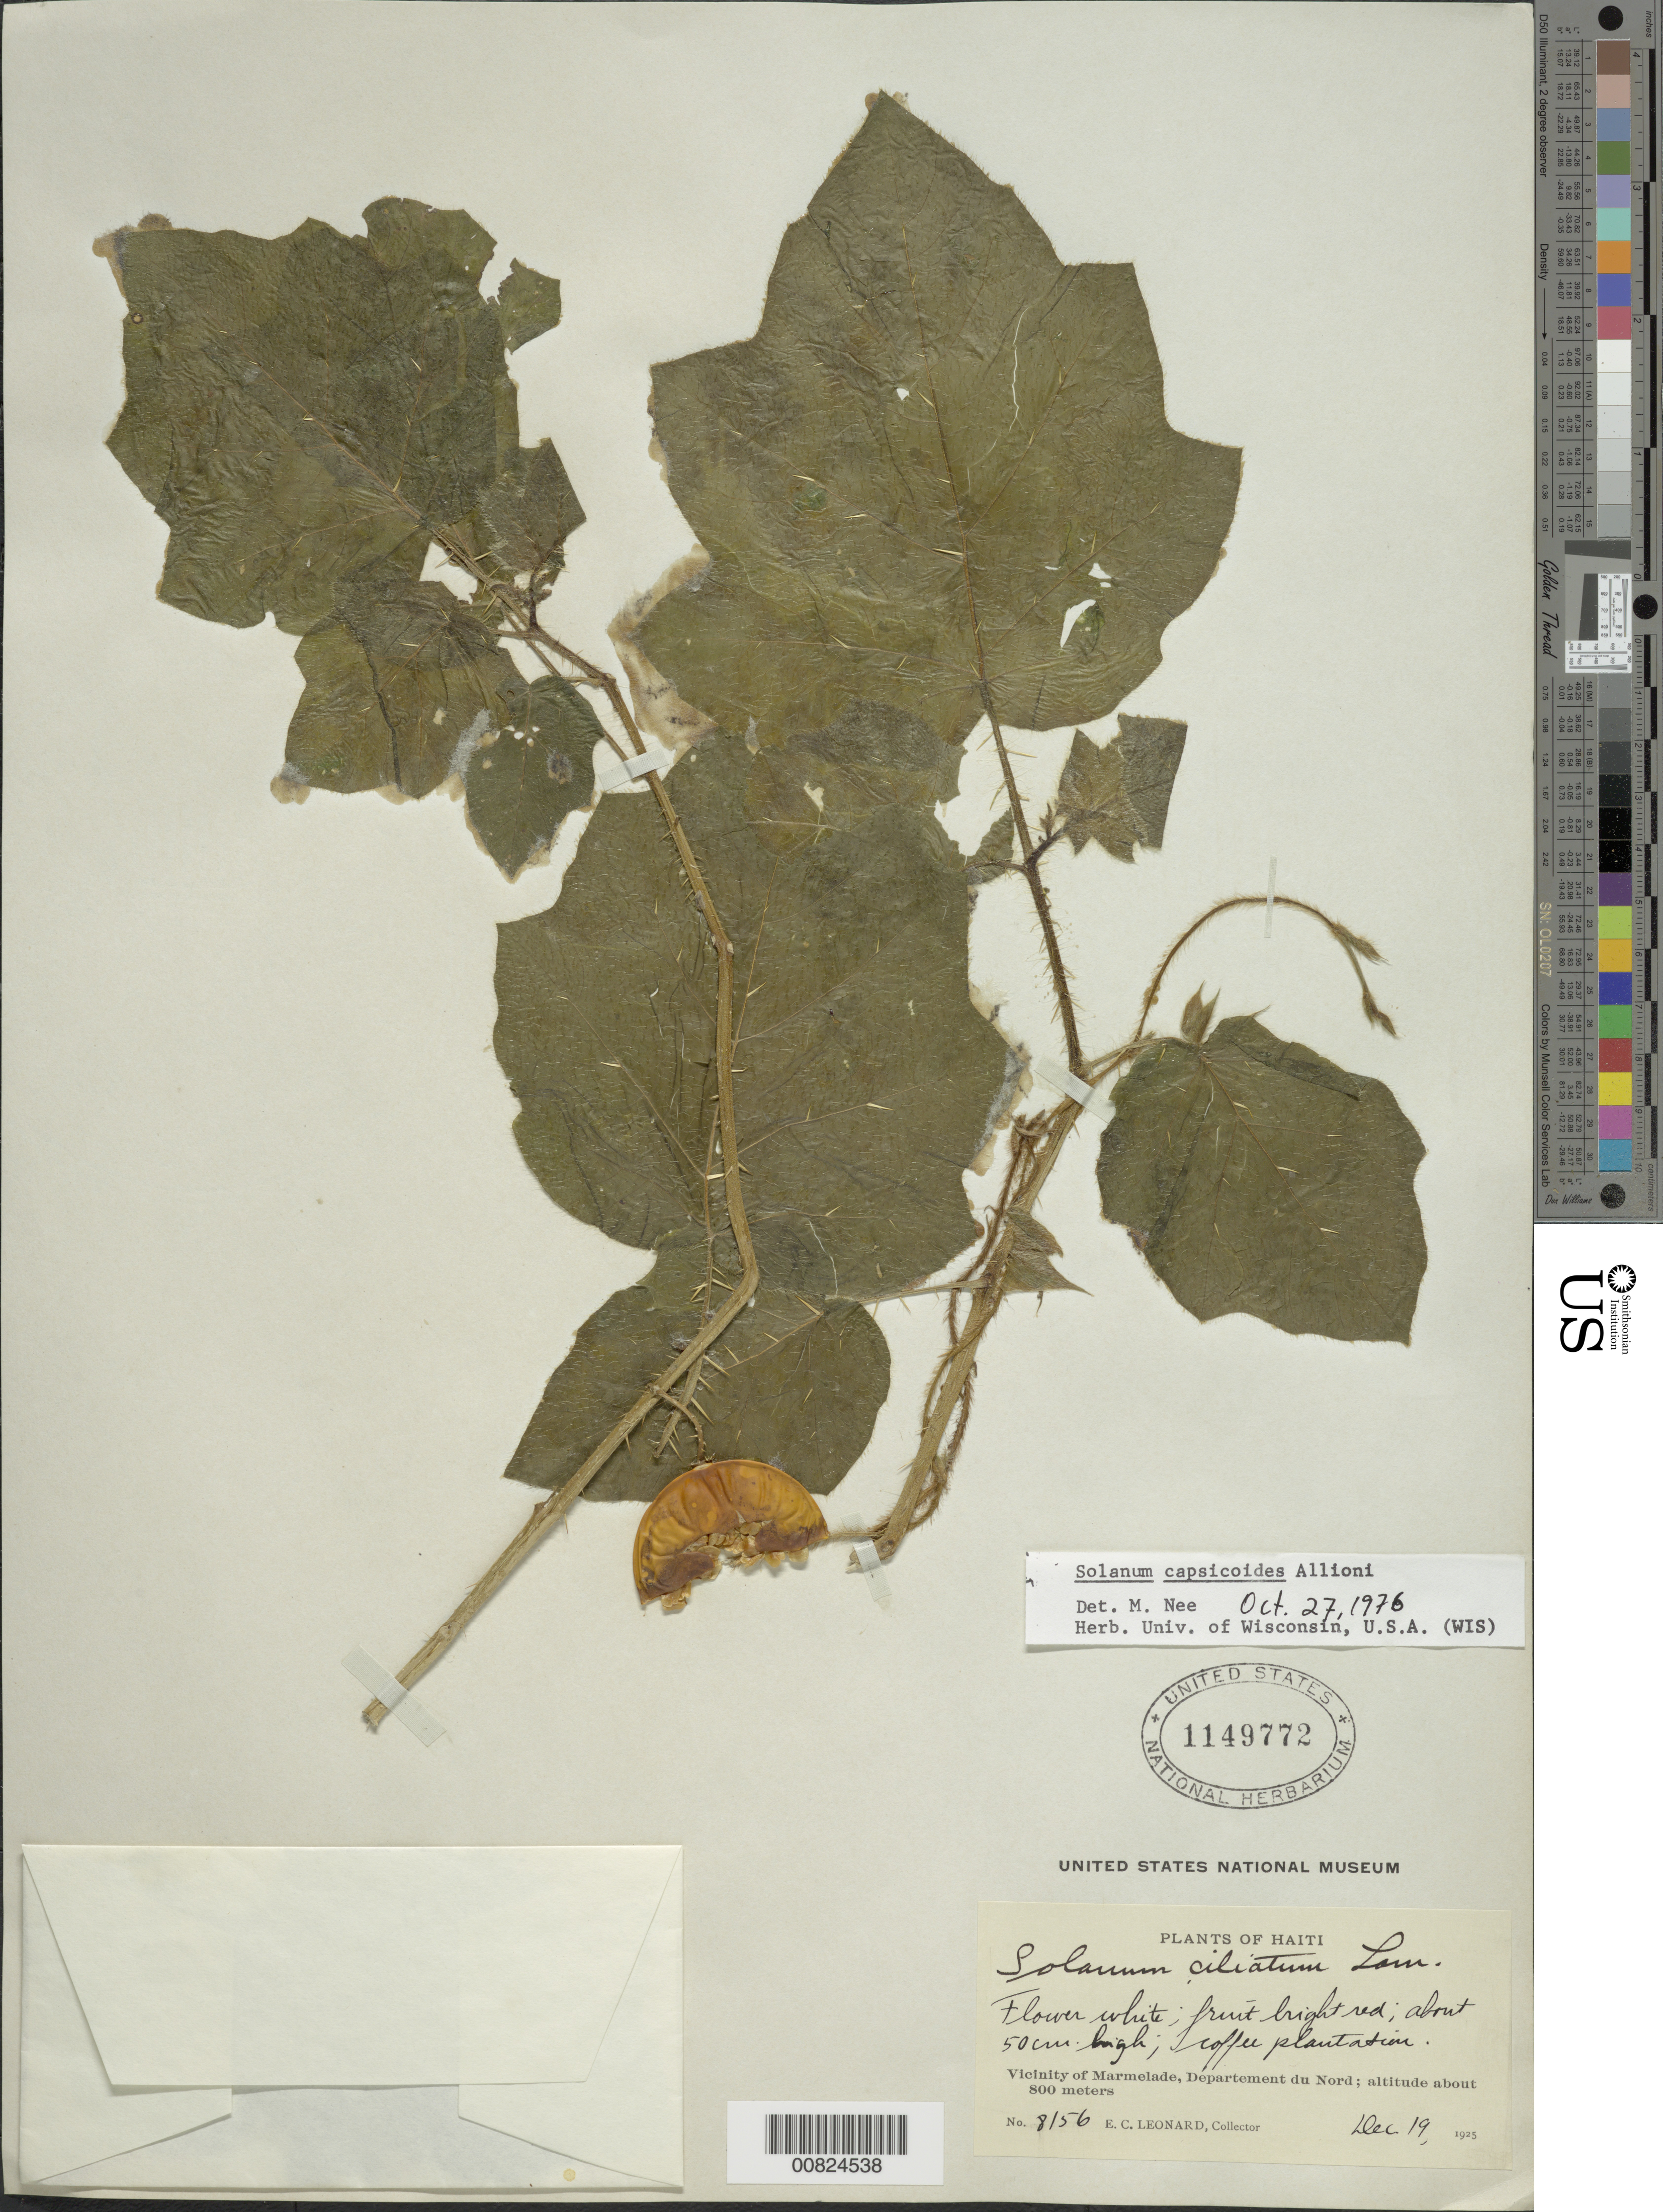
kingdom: Plantae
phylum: Tracheophyta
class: Magnoliopsida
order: Solanales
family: Solanaceae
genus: Solanum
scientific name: Solanum capsicoides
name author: All.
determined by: Nee, Michael H.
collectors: E. C. Leonard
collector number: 8156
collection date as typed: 19 Dec 1925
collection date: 1925-12-19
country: Haiti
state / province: Nord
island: Hispaniola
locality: Vicinity of Marmelade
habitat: Coffee plantation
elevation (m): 800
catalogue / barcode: US 1149772